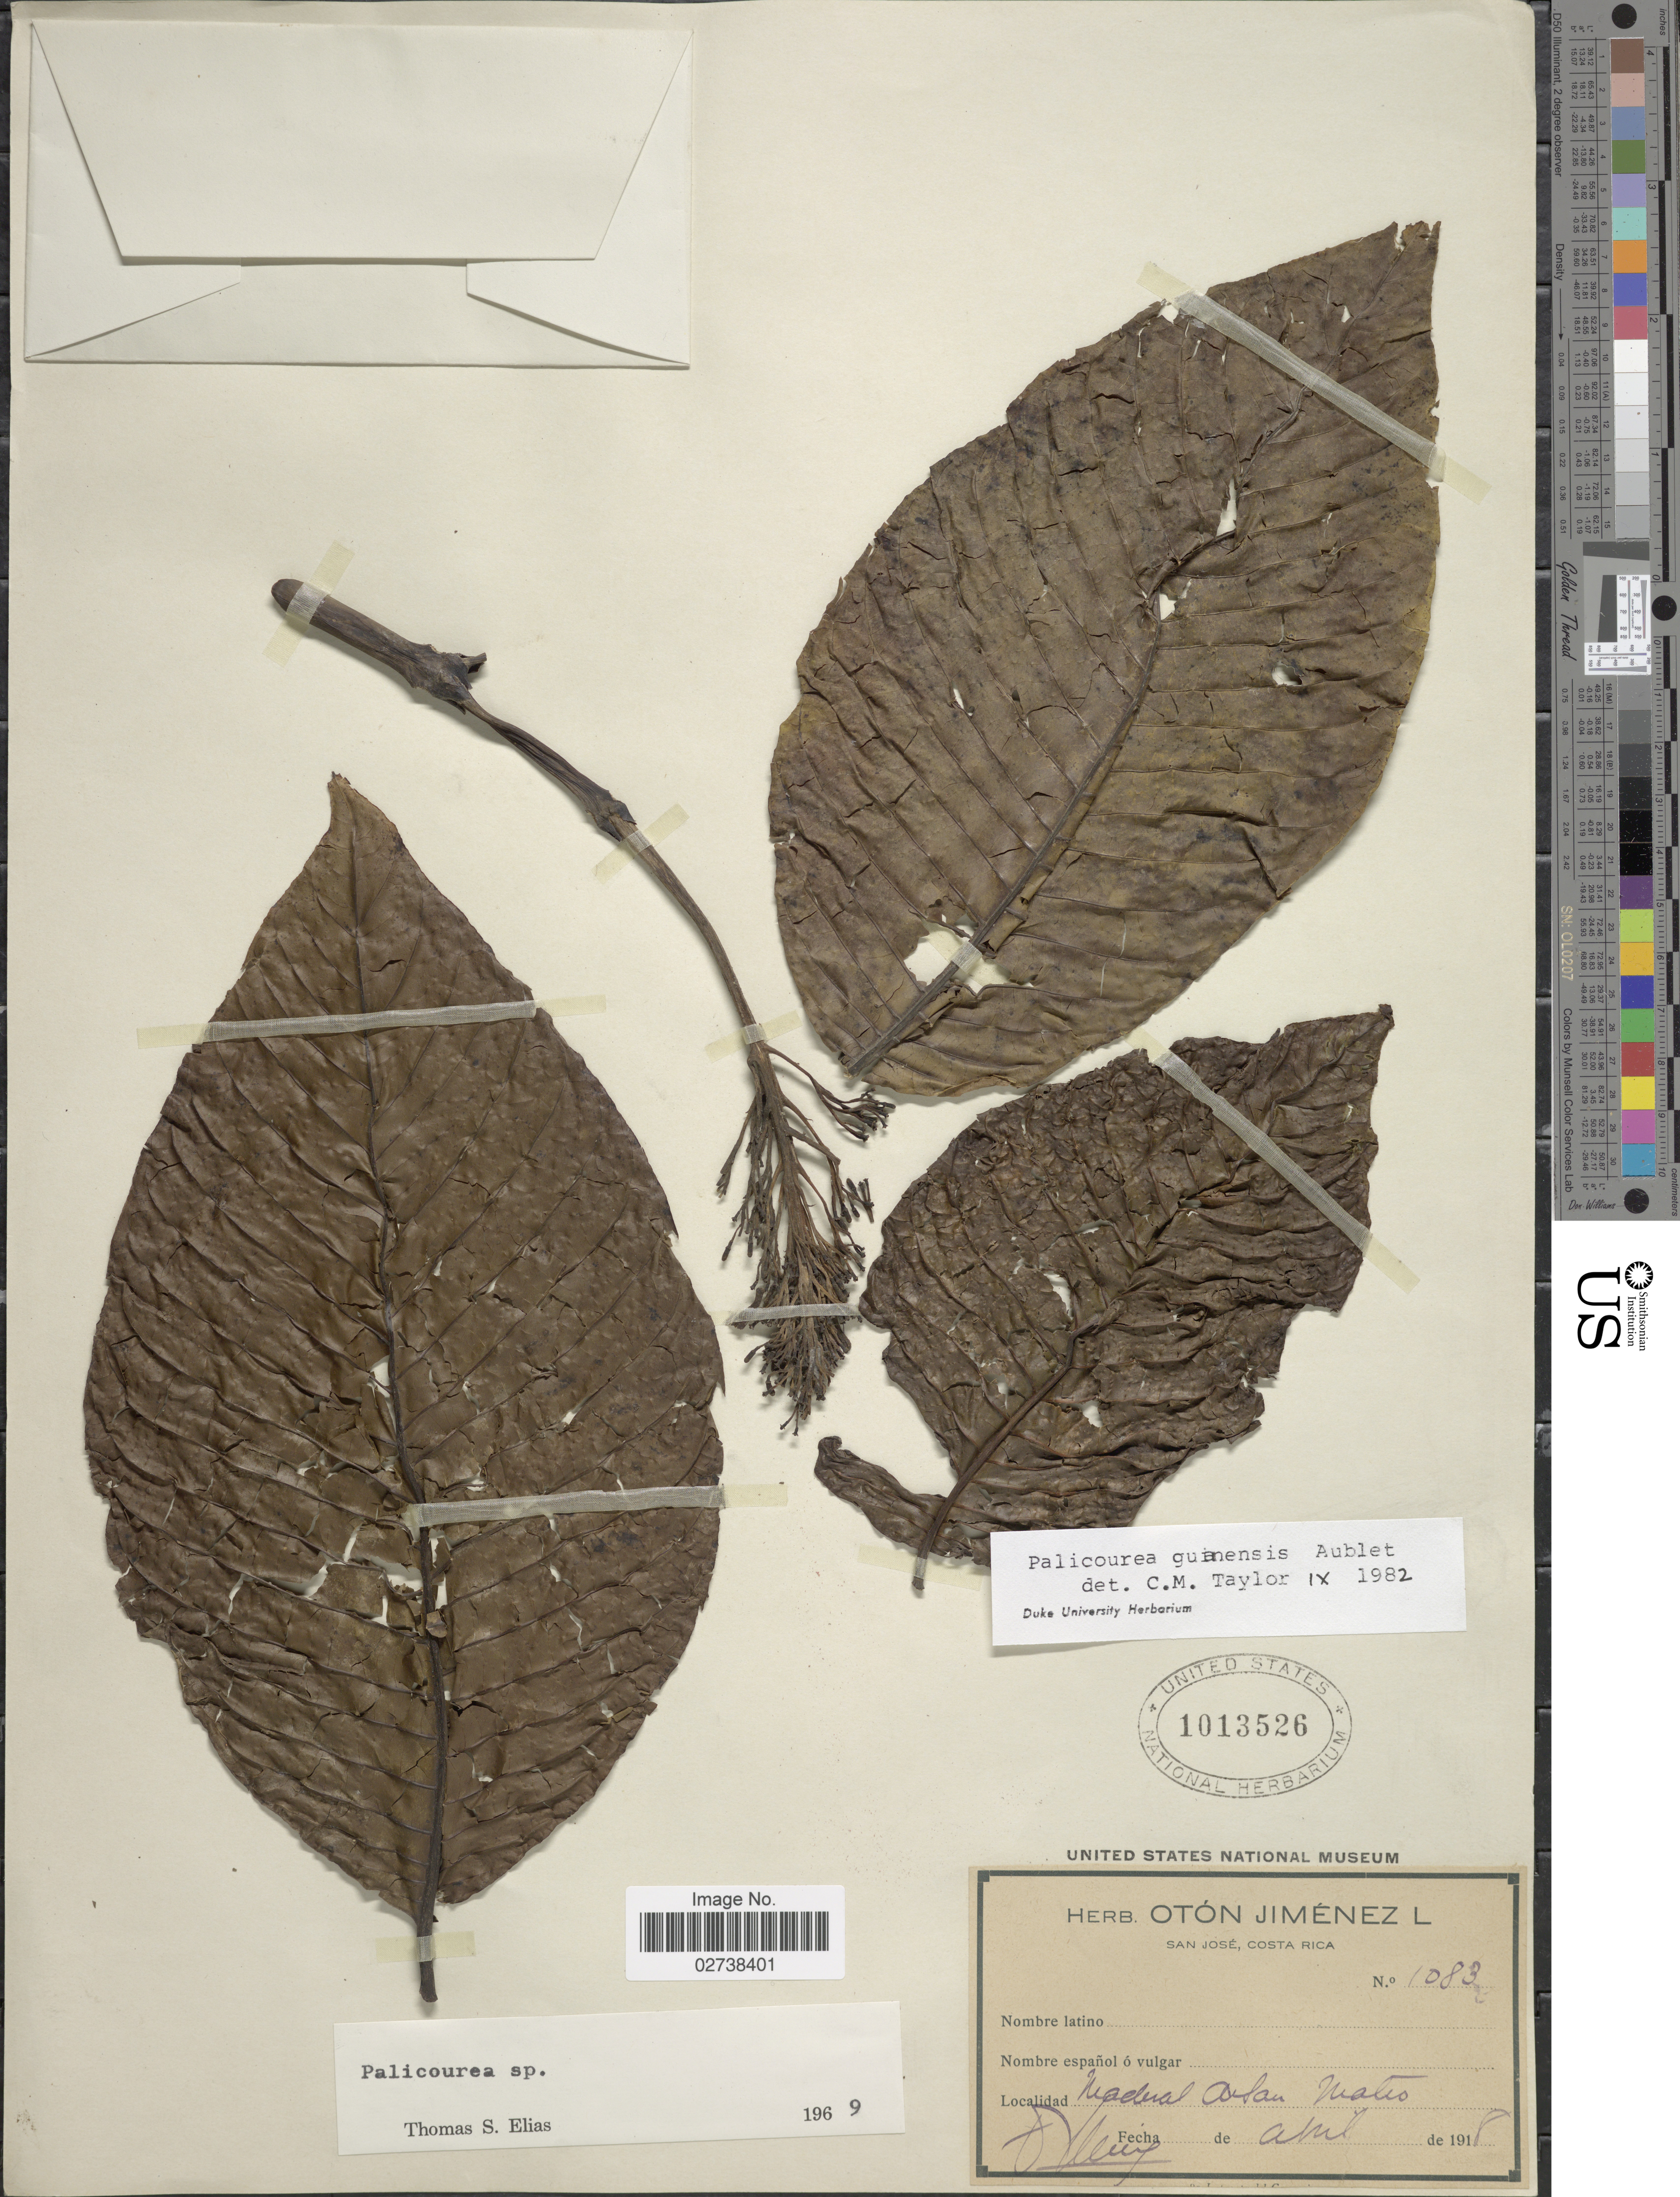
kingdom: Plantae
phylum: Tracheophyta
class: Magnoliopsida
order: Gentianales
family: Rubiaceae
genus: Palicourea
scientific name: Palicourea guianensis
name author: Aubl.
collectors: O. Jiménez L.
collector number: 1083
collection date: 1918-04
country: Costa Rica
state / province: Alajuela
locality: Maderal A San Mateo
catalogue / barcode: US 1013526